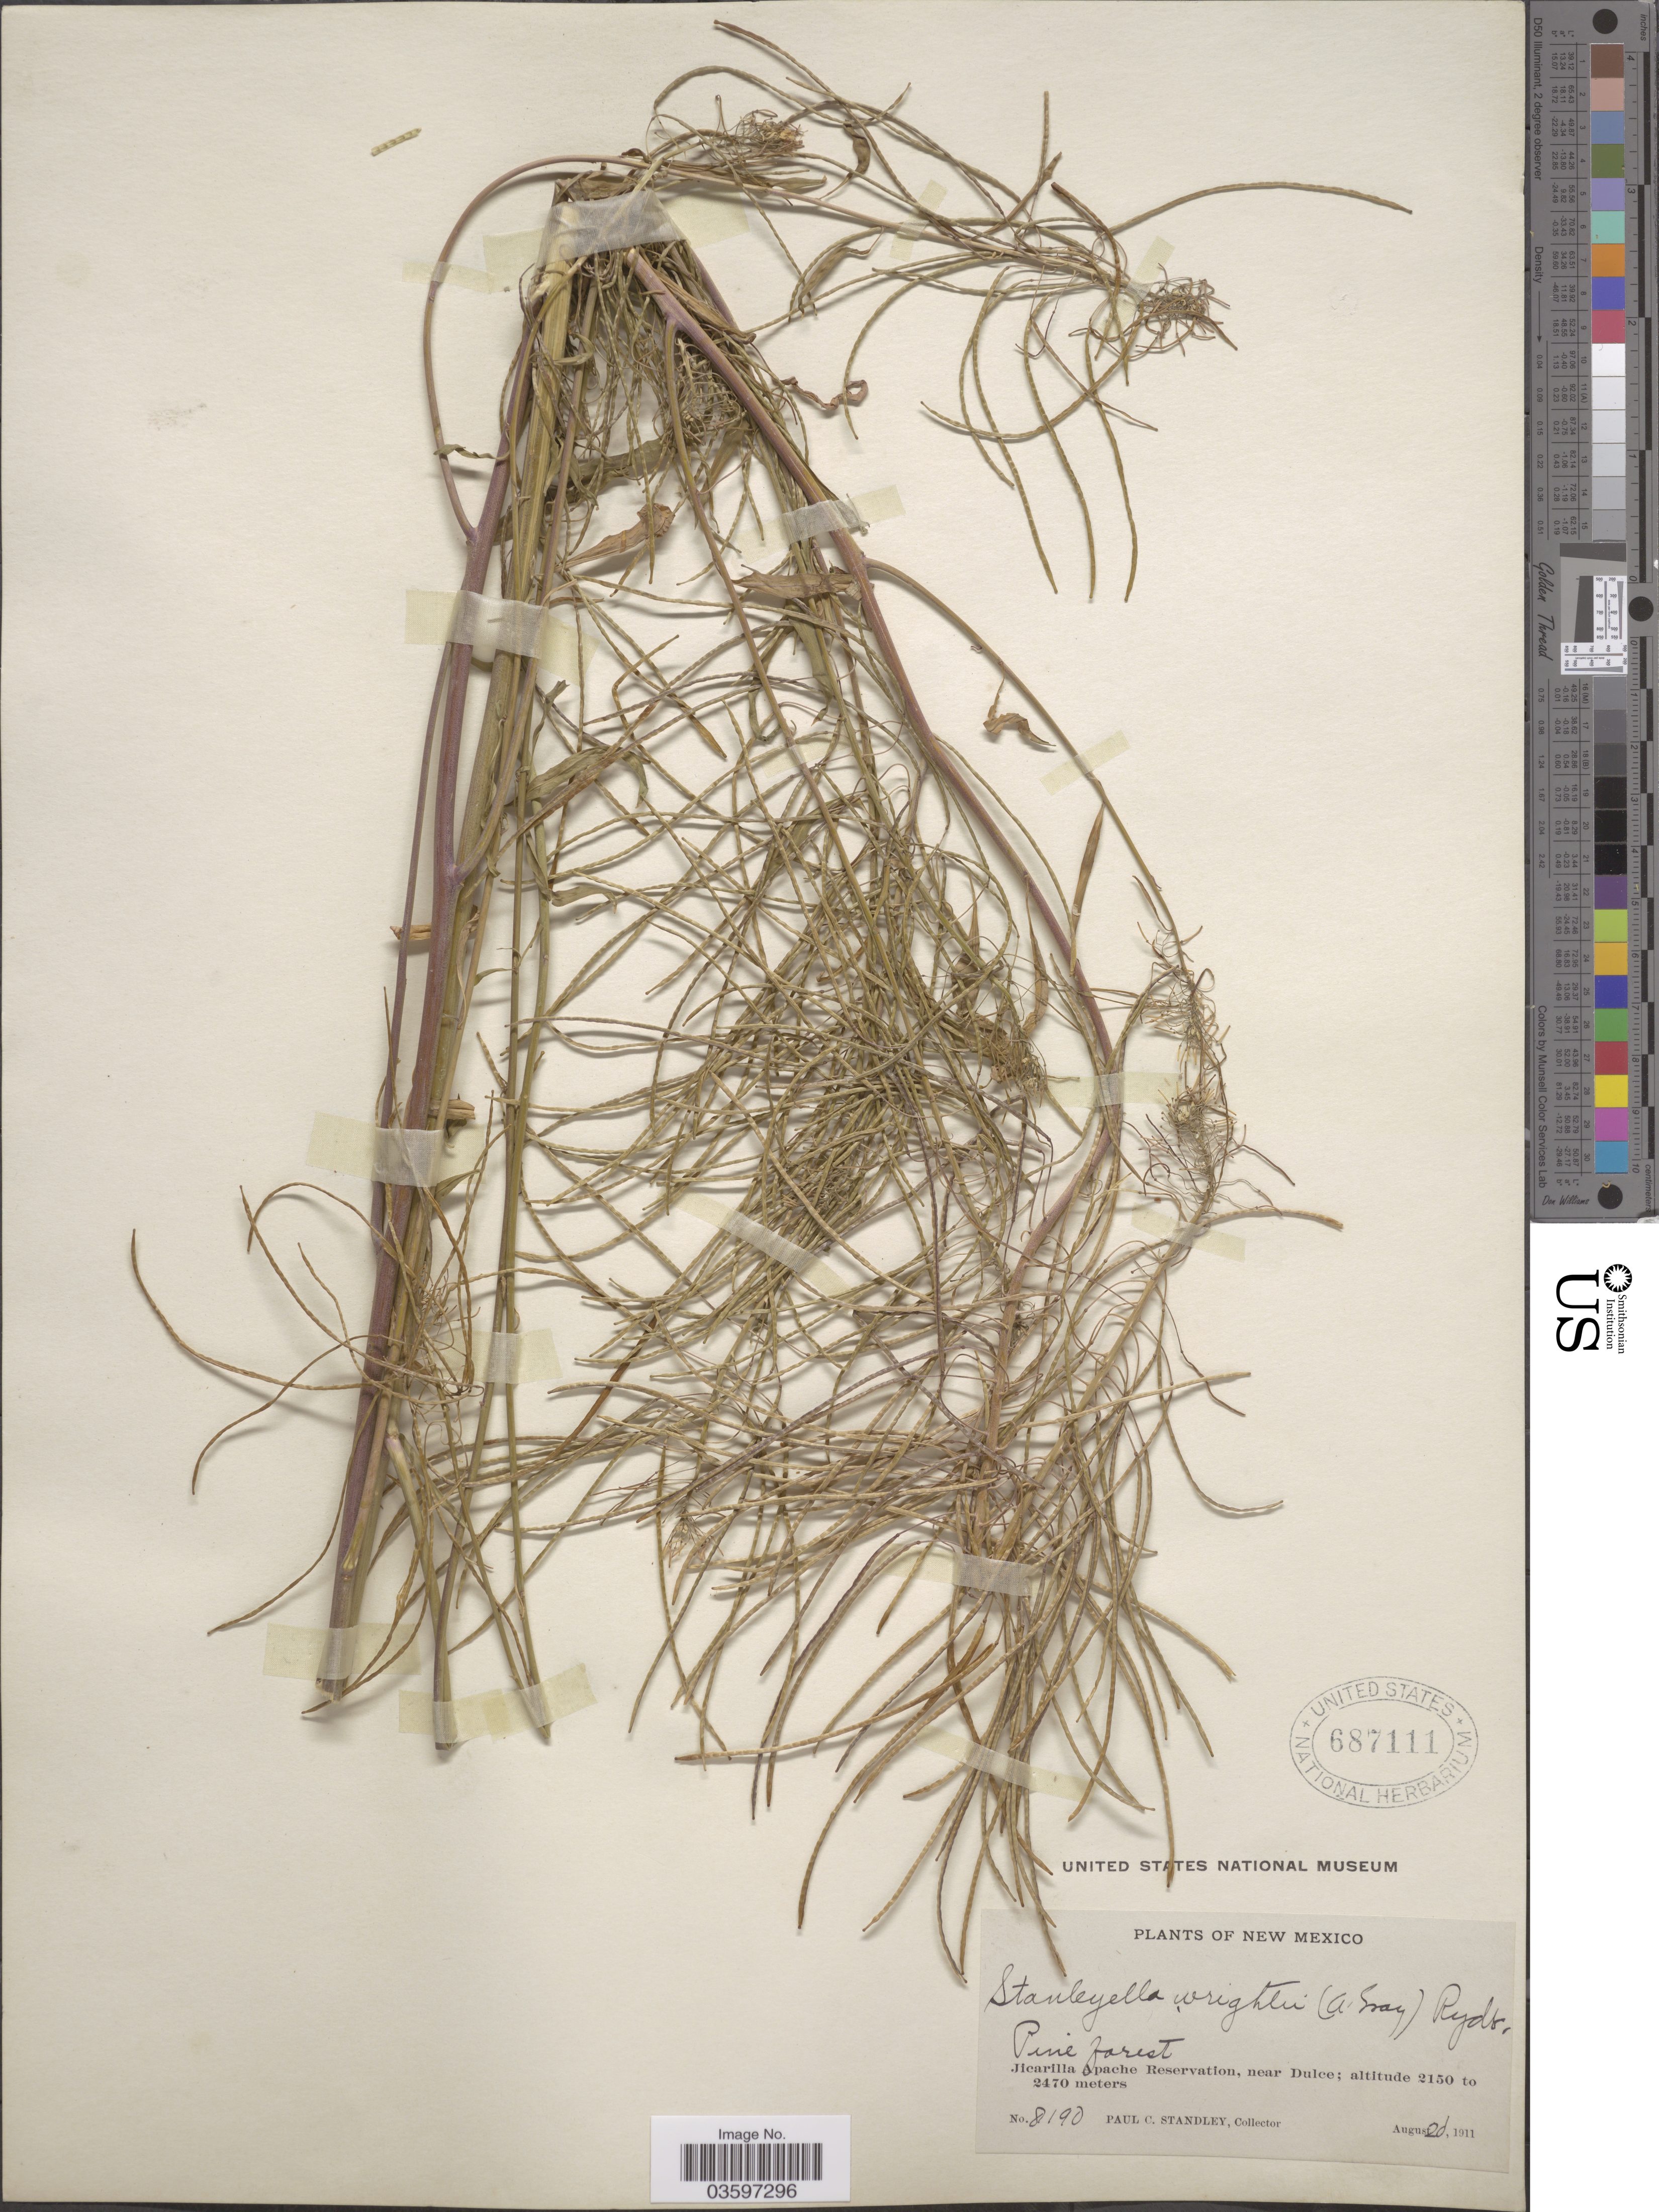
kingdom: Plantae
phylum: Tracheophyta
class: Magnoliopsida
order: Brassicales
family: Brassicaceae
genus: Stanleyella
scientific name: Stanleyella wrightii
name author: Rydb.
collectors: P. C. Standley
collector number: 8190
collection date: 1911-08-20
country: United States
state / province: New Mexico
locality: Jicarilla Apache Reservation, near Dulce.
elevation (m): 2150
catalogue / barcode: US 687111